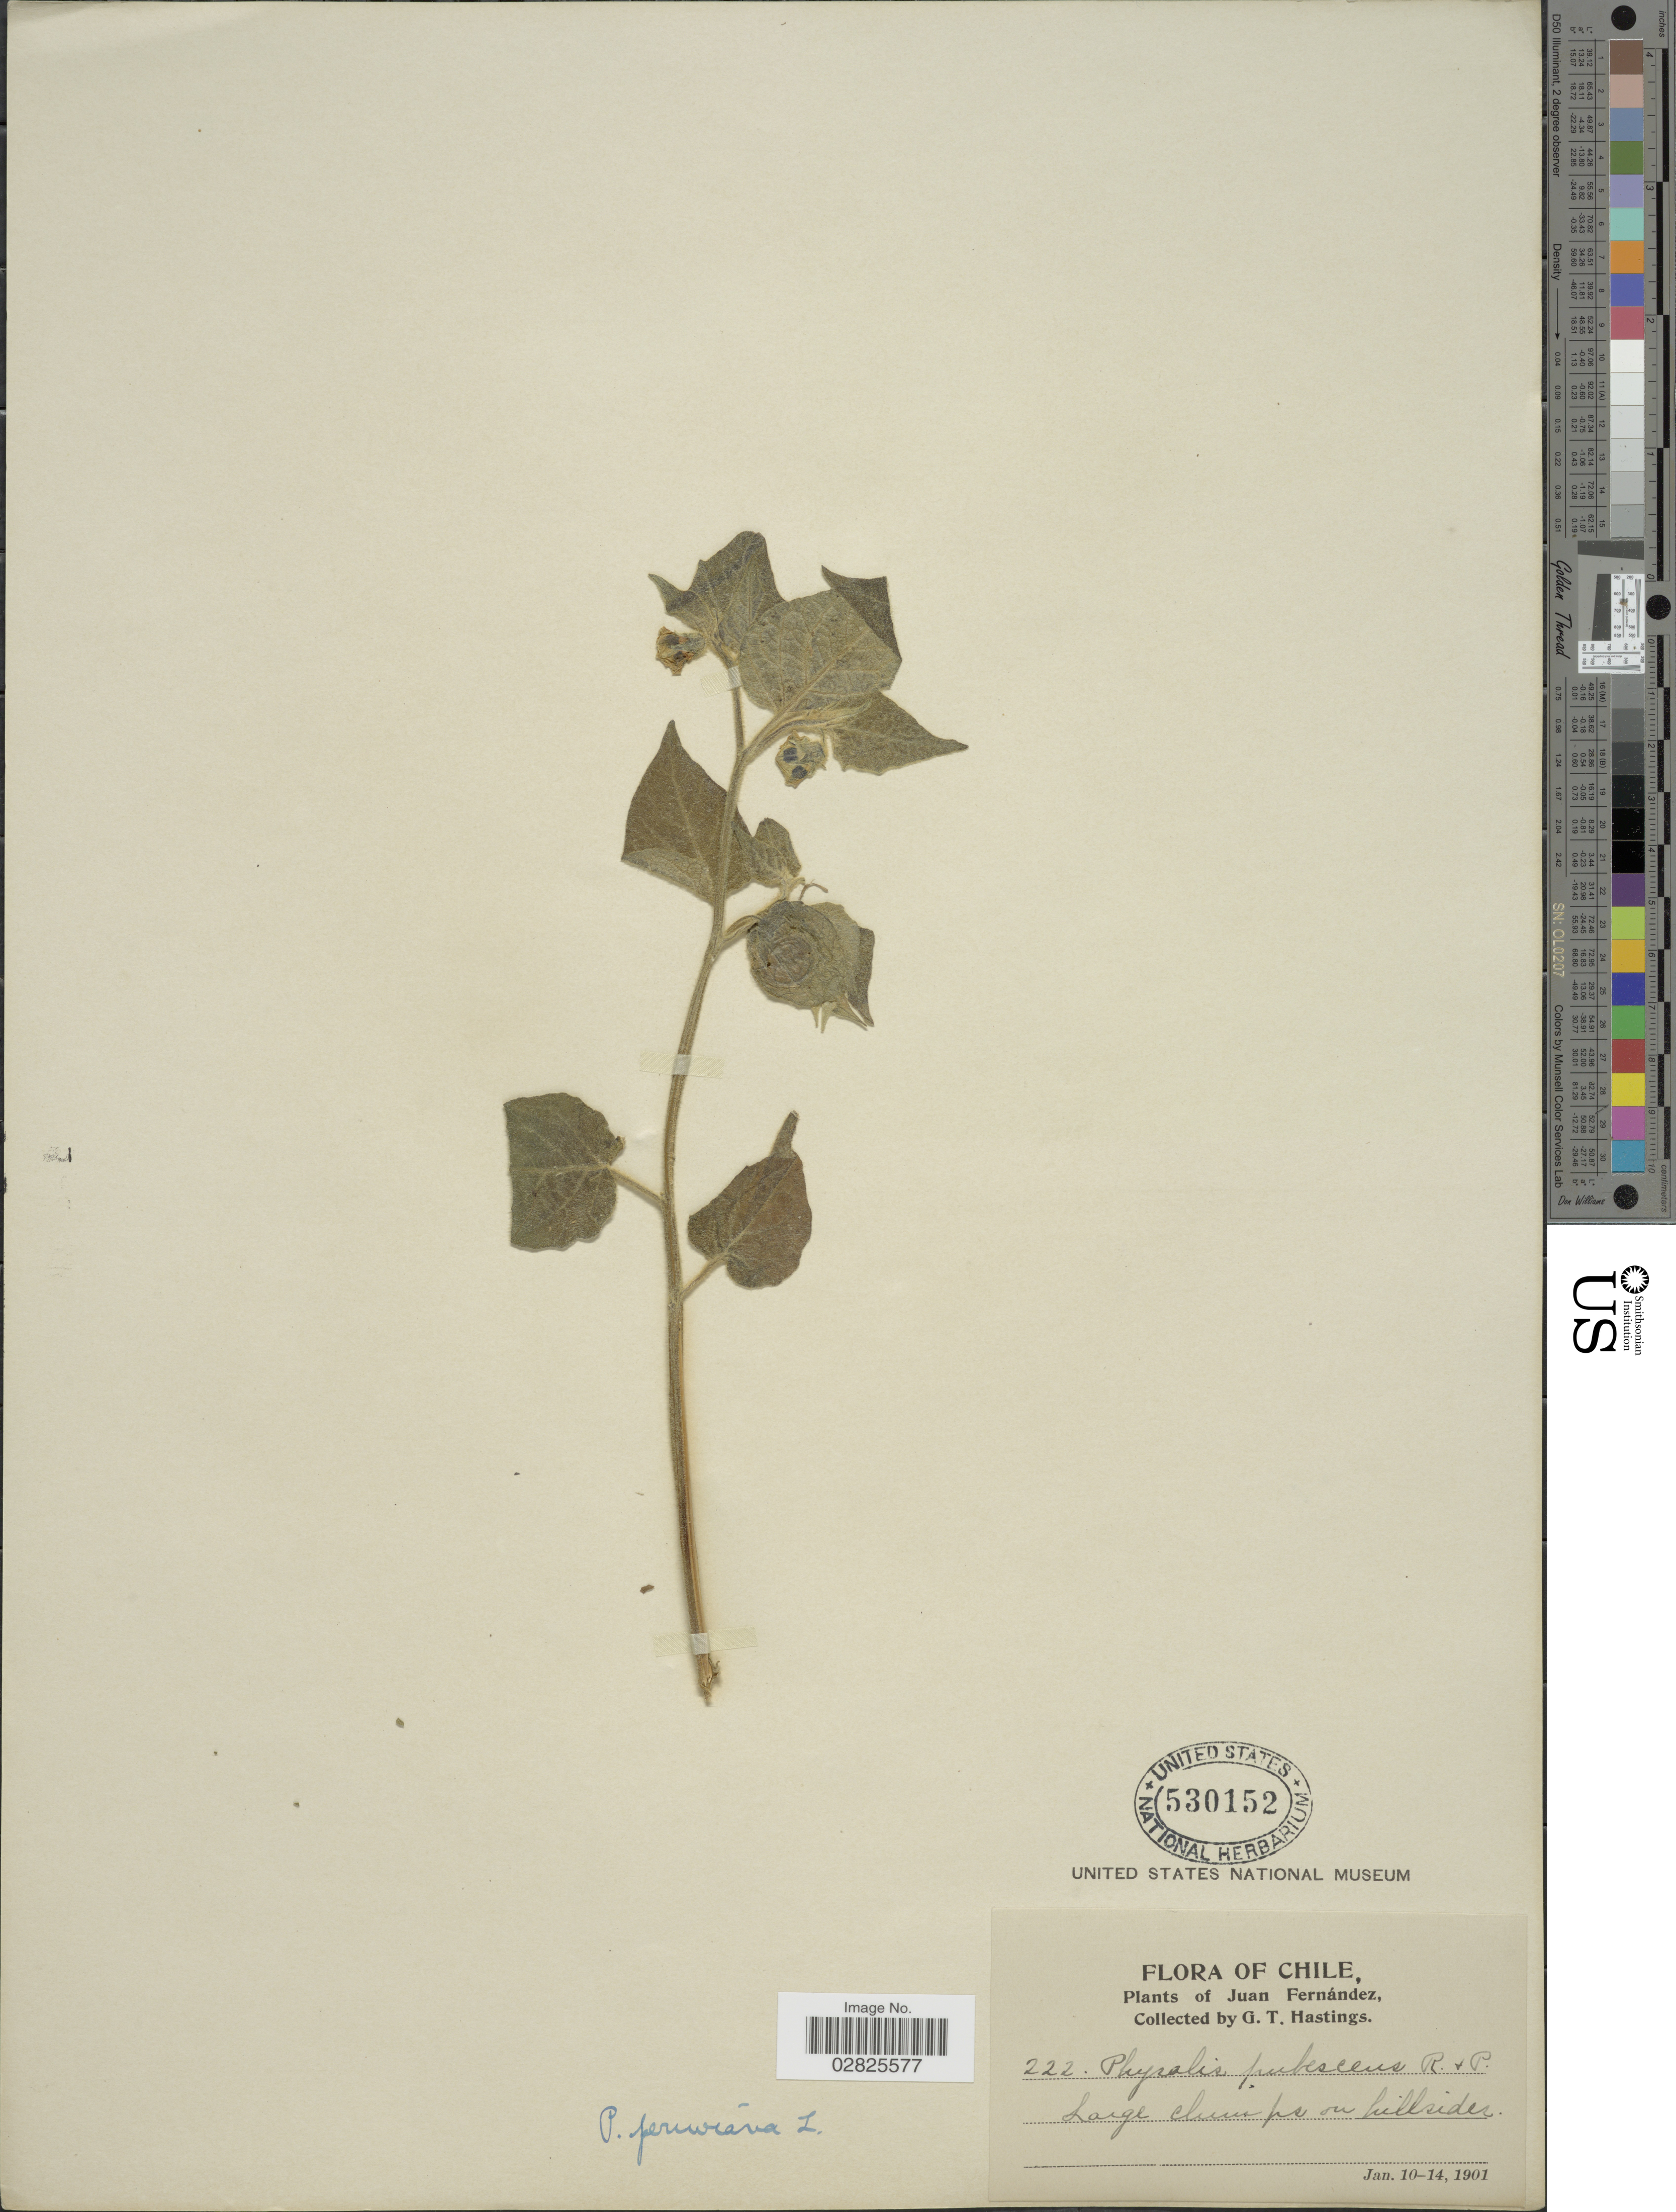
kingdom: Plantae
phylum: Tracheophyta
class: Magnoliopsida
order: Solanales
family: Solanaceae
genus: Physalis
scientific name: Physalis peruviana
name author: L.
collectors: G. Hastings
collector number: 222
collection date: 1901-01-10/1901-01-14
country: Chile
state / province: Valparaíso (V)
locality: Juan Fernández.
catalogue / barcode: US 530152